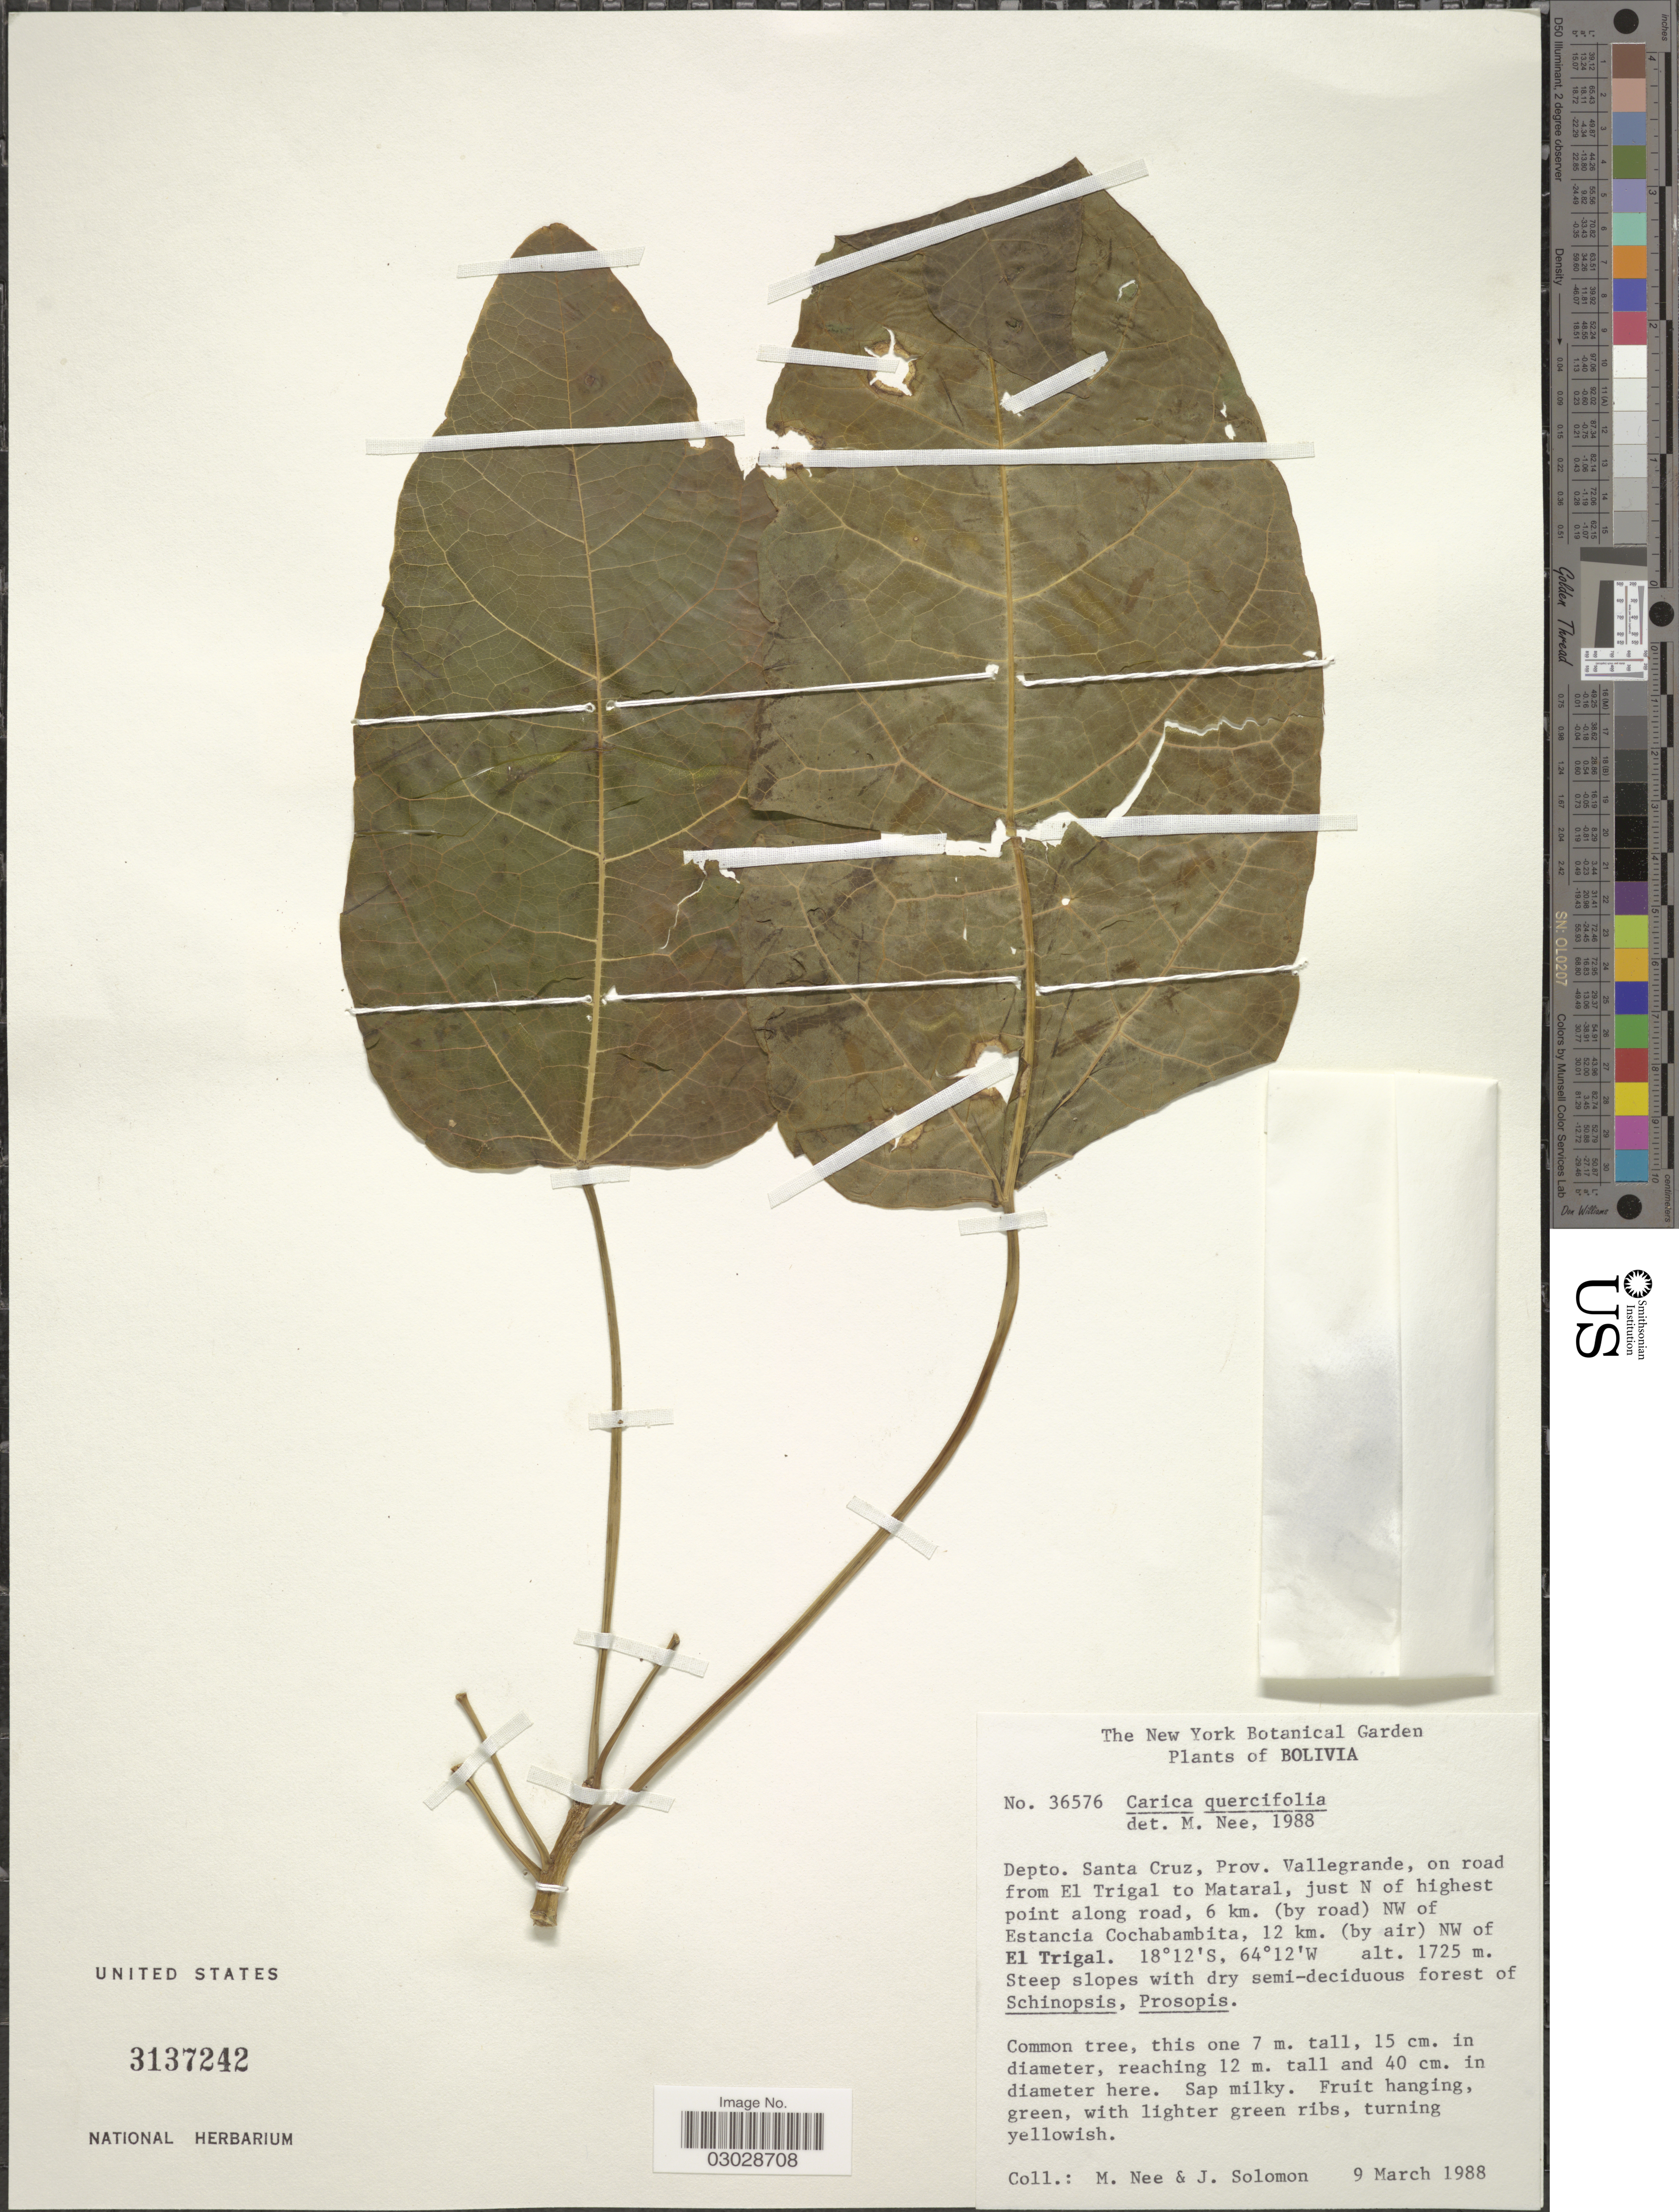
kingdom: Plantae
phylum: Tracheophyta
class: Magnoliopsida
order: Brassicales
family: Caricaceae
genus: Vasconcellea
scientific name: Vasconcellea quercifolia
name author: A. St.-Hil.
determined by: Strong, M. T., (US), Smithsonian Institution - National Museum of Natural History (UNITED STATES)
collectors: M. Nee & J. Solomon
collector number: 36576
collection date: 1988-03-09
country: Bolivia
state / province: Santa Cruz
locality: Depto. Santa Cruz, Prov. Vallegrande, on road from El Trigal to Mataral, just N of highest point along road, 6 km. (by road) NW of Estancia Cochabambita, 12 km. (by air) NW of El Trigal.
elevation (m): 1725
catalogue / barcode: US 3137242